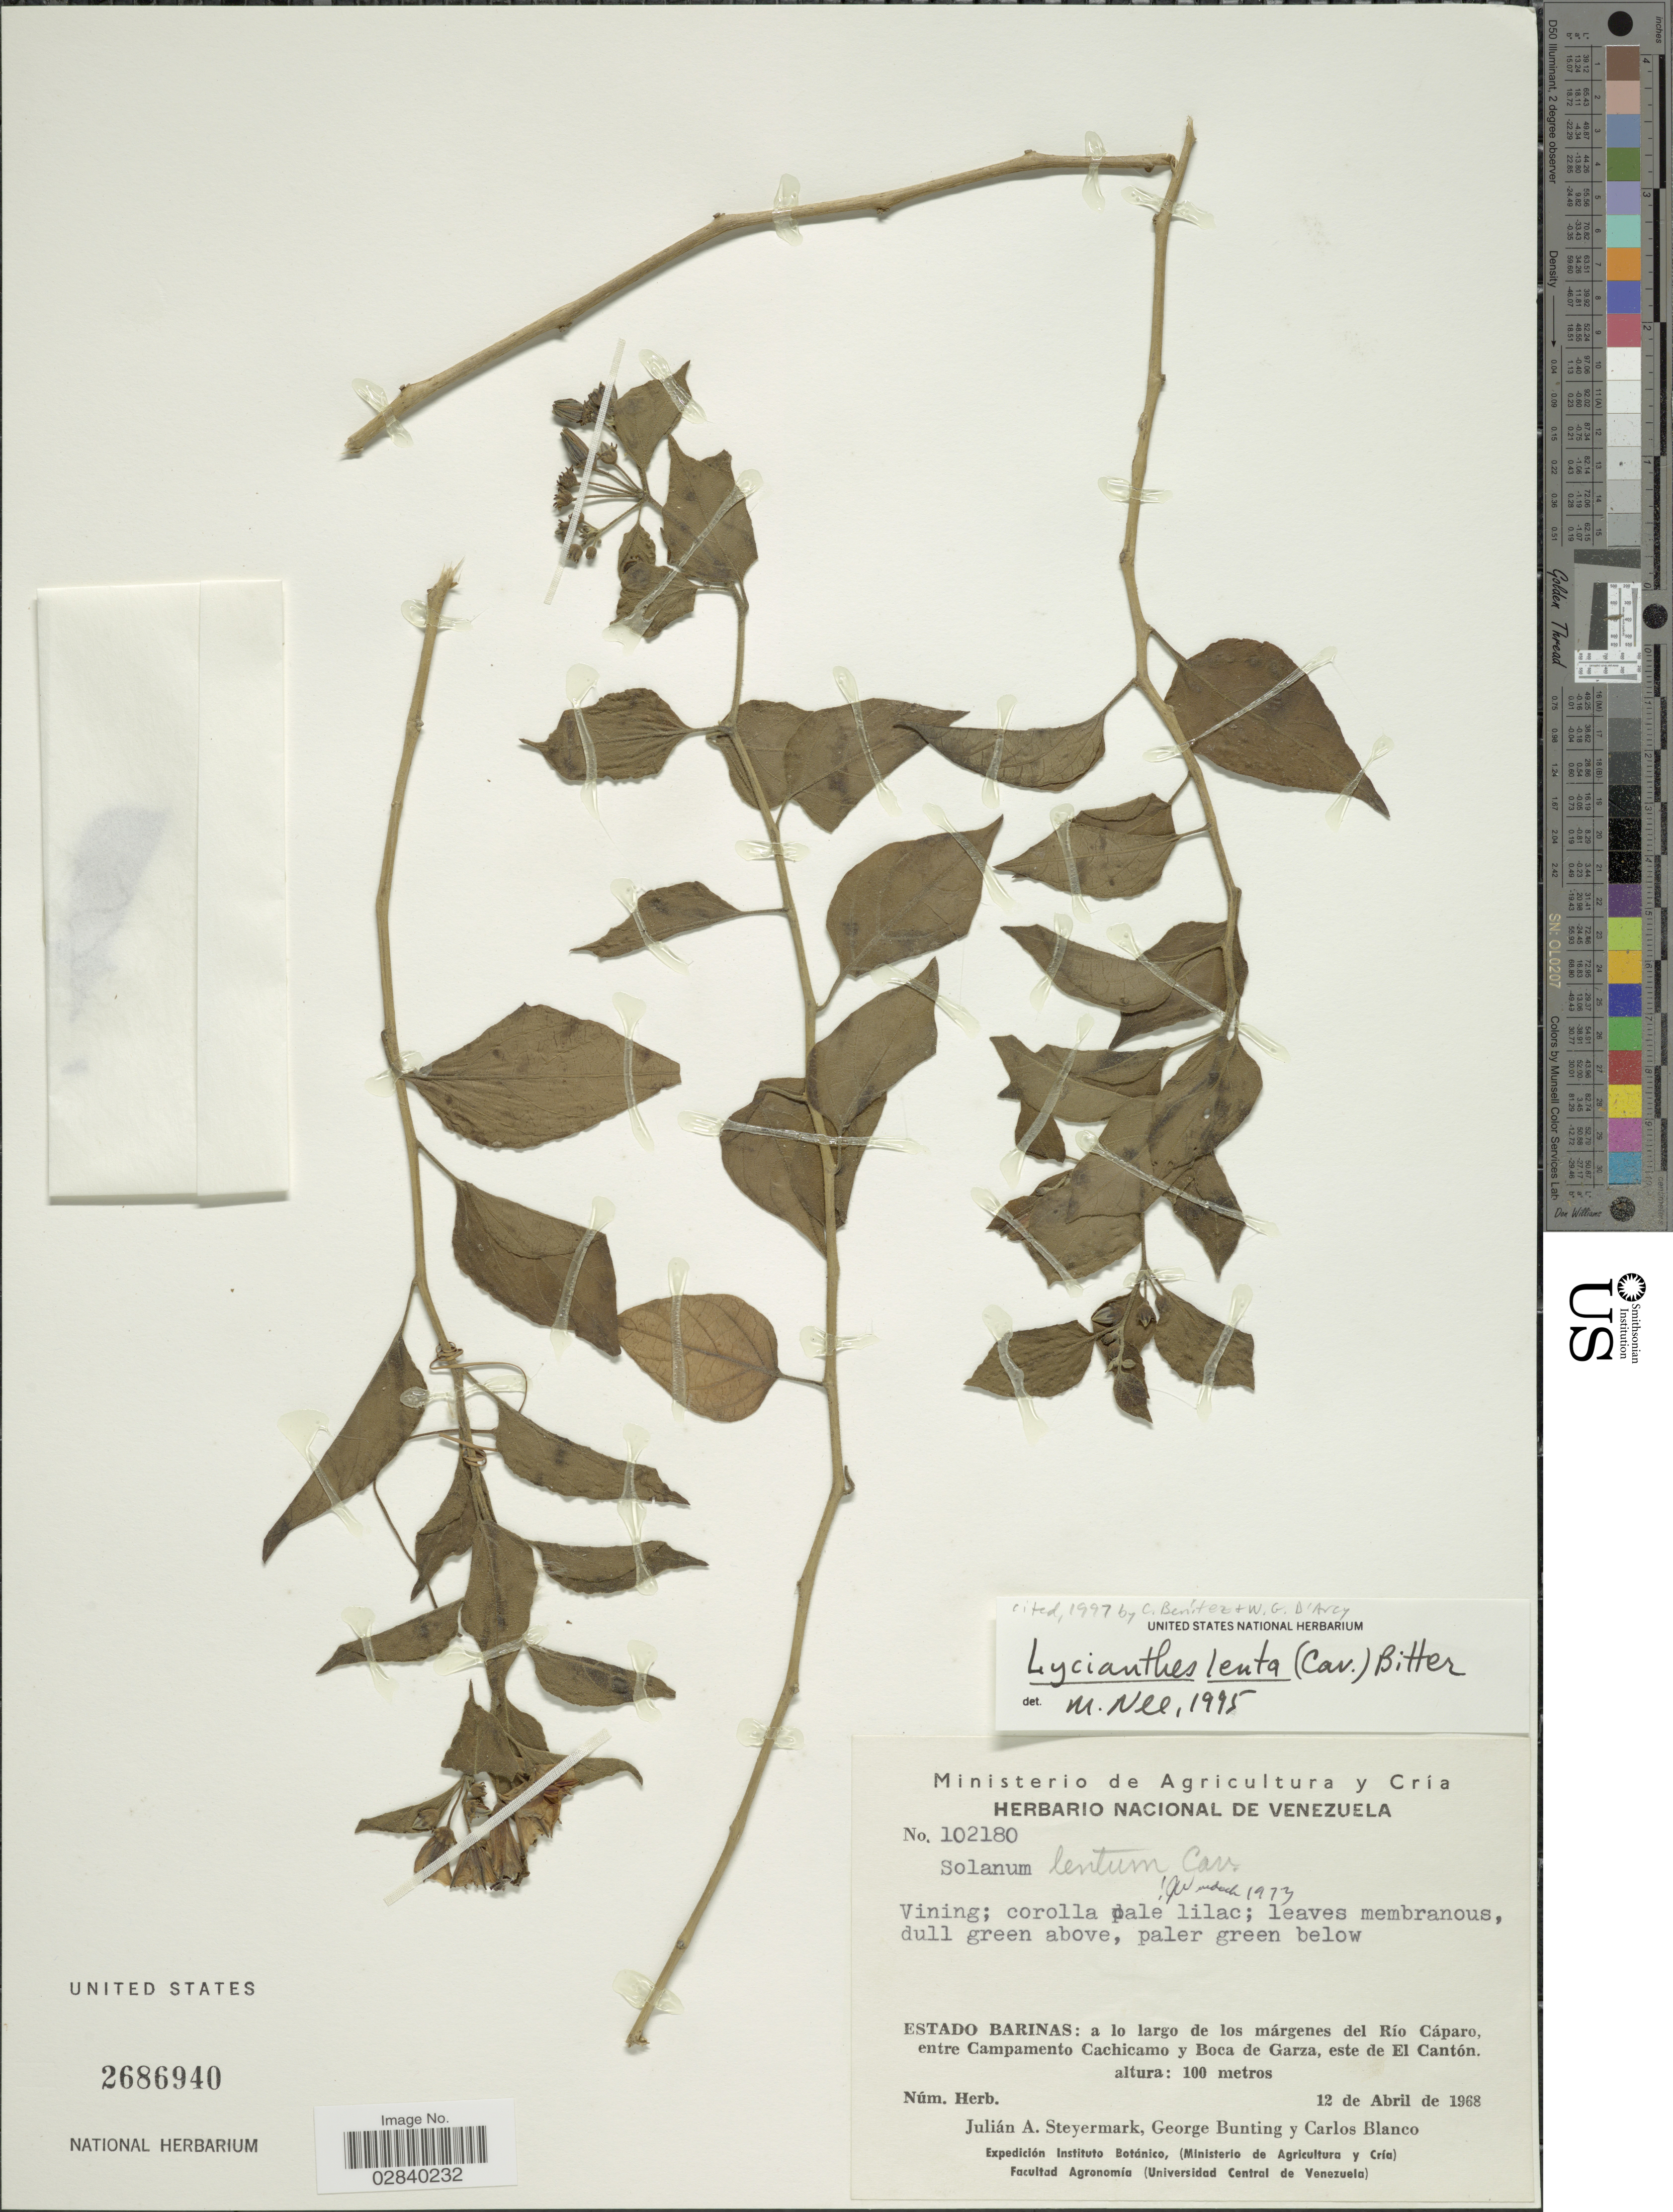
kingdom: Plantae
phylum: Tracheophyta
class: Magnoliopsida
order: Solanales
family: Solanaceae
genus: Lycianthes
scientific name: Lycianthes lenta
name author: (Cav.) Bitter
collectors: J. Steyermark, G. S. Bunting & C. Blanco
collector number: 102180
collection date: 1968-04-12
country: Venezuela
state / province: Barinas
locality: Estado Barinas: a lo largo de los márgenes del Río Cáparo, entre Campamento Cachicamo y Boca de Garza, este de El Cantón.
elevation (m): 100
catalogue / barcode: US 2686940